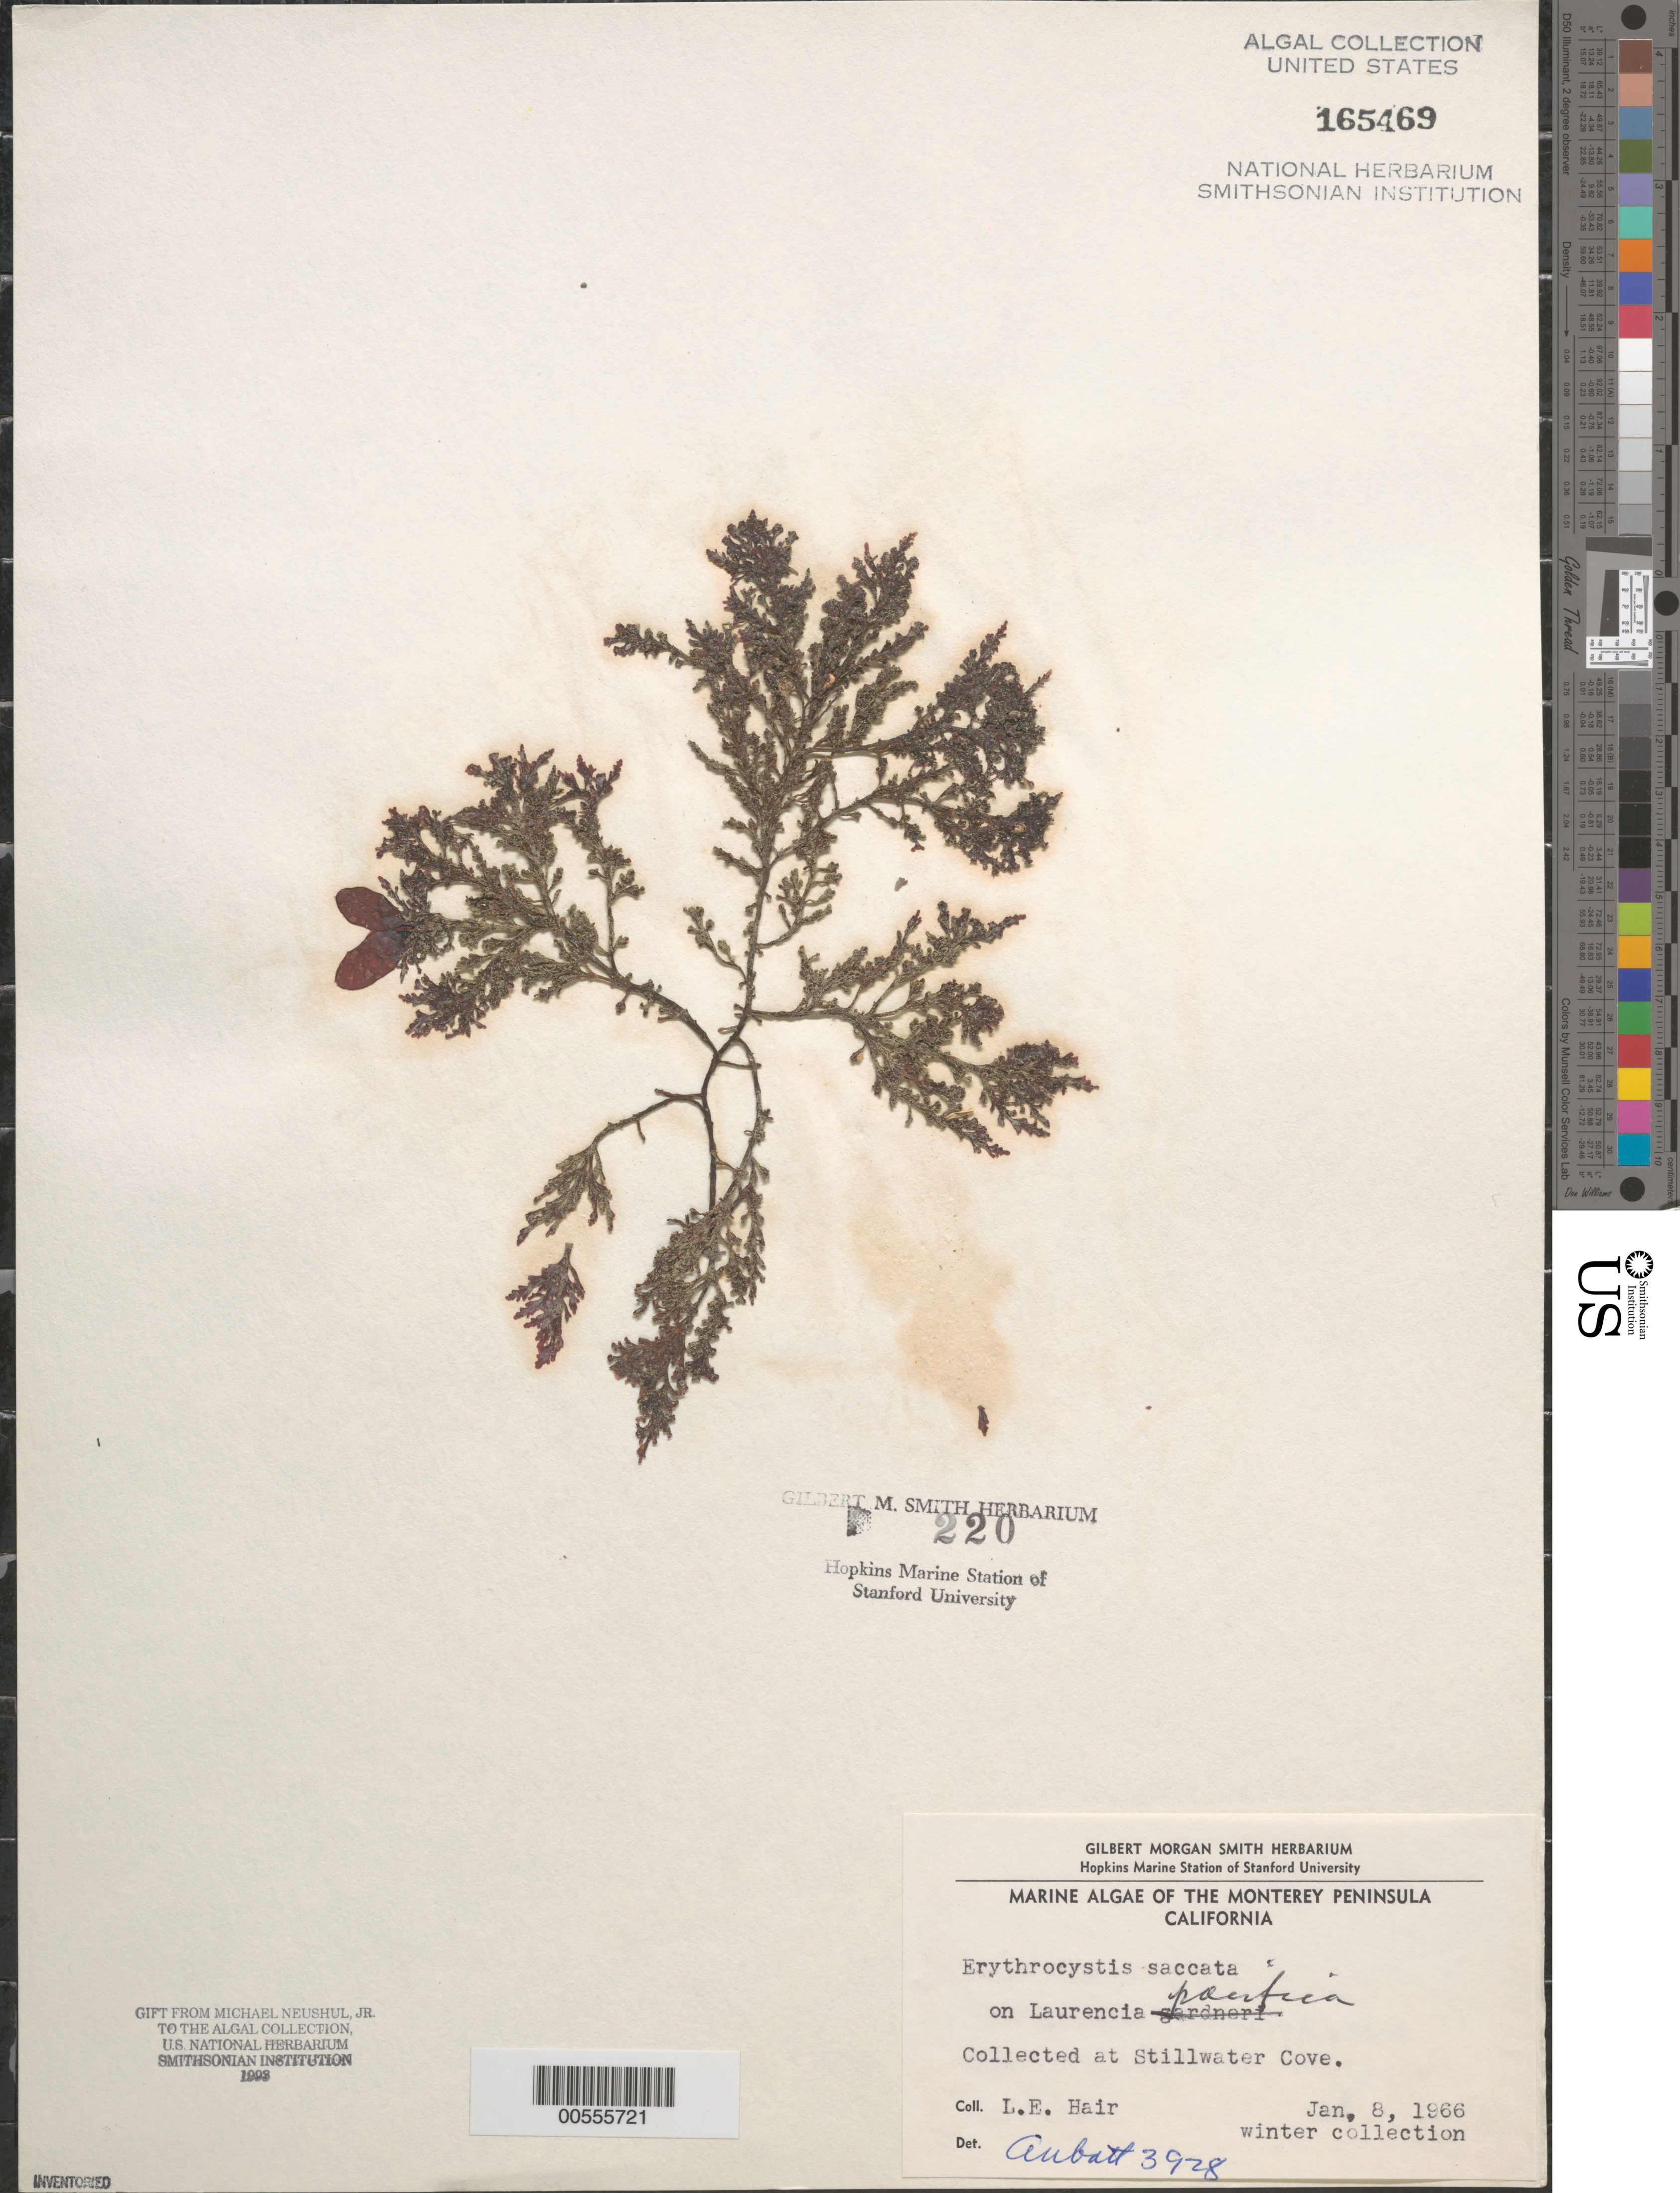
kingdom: Plantae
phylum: Rhodophyta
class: Florideophyceae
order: Ceramiales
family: Rhodomelaceae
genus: Erythrocystis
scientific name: Erythrocystis saccata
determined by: Abbott, Isabella A.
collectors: L. Hair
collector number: IAA 3928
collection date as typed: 08 Jan 1966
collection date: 1966-01-08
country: United States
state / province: California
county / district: Monterey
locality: Stillwater Cove, Monterey Peninsula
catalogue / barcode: US 165469